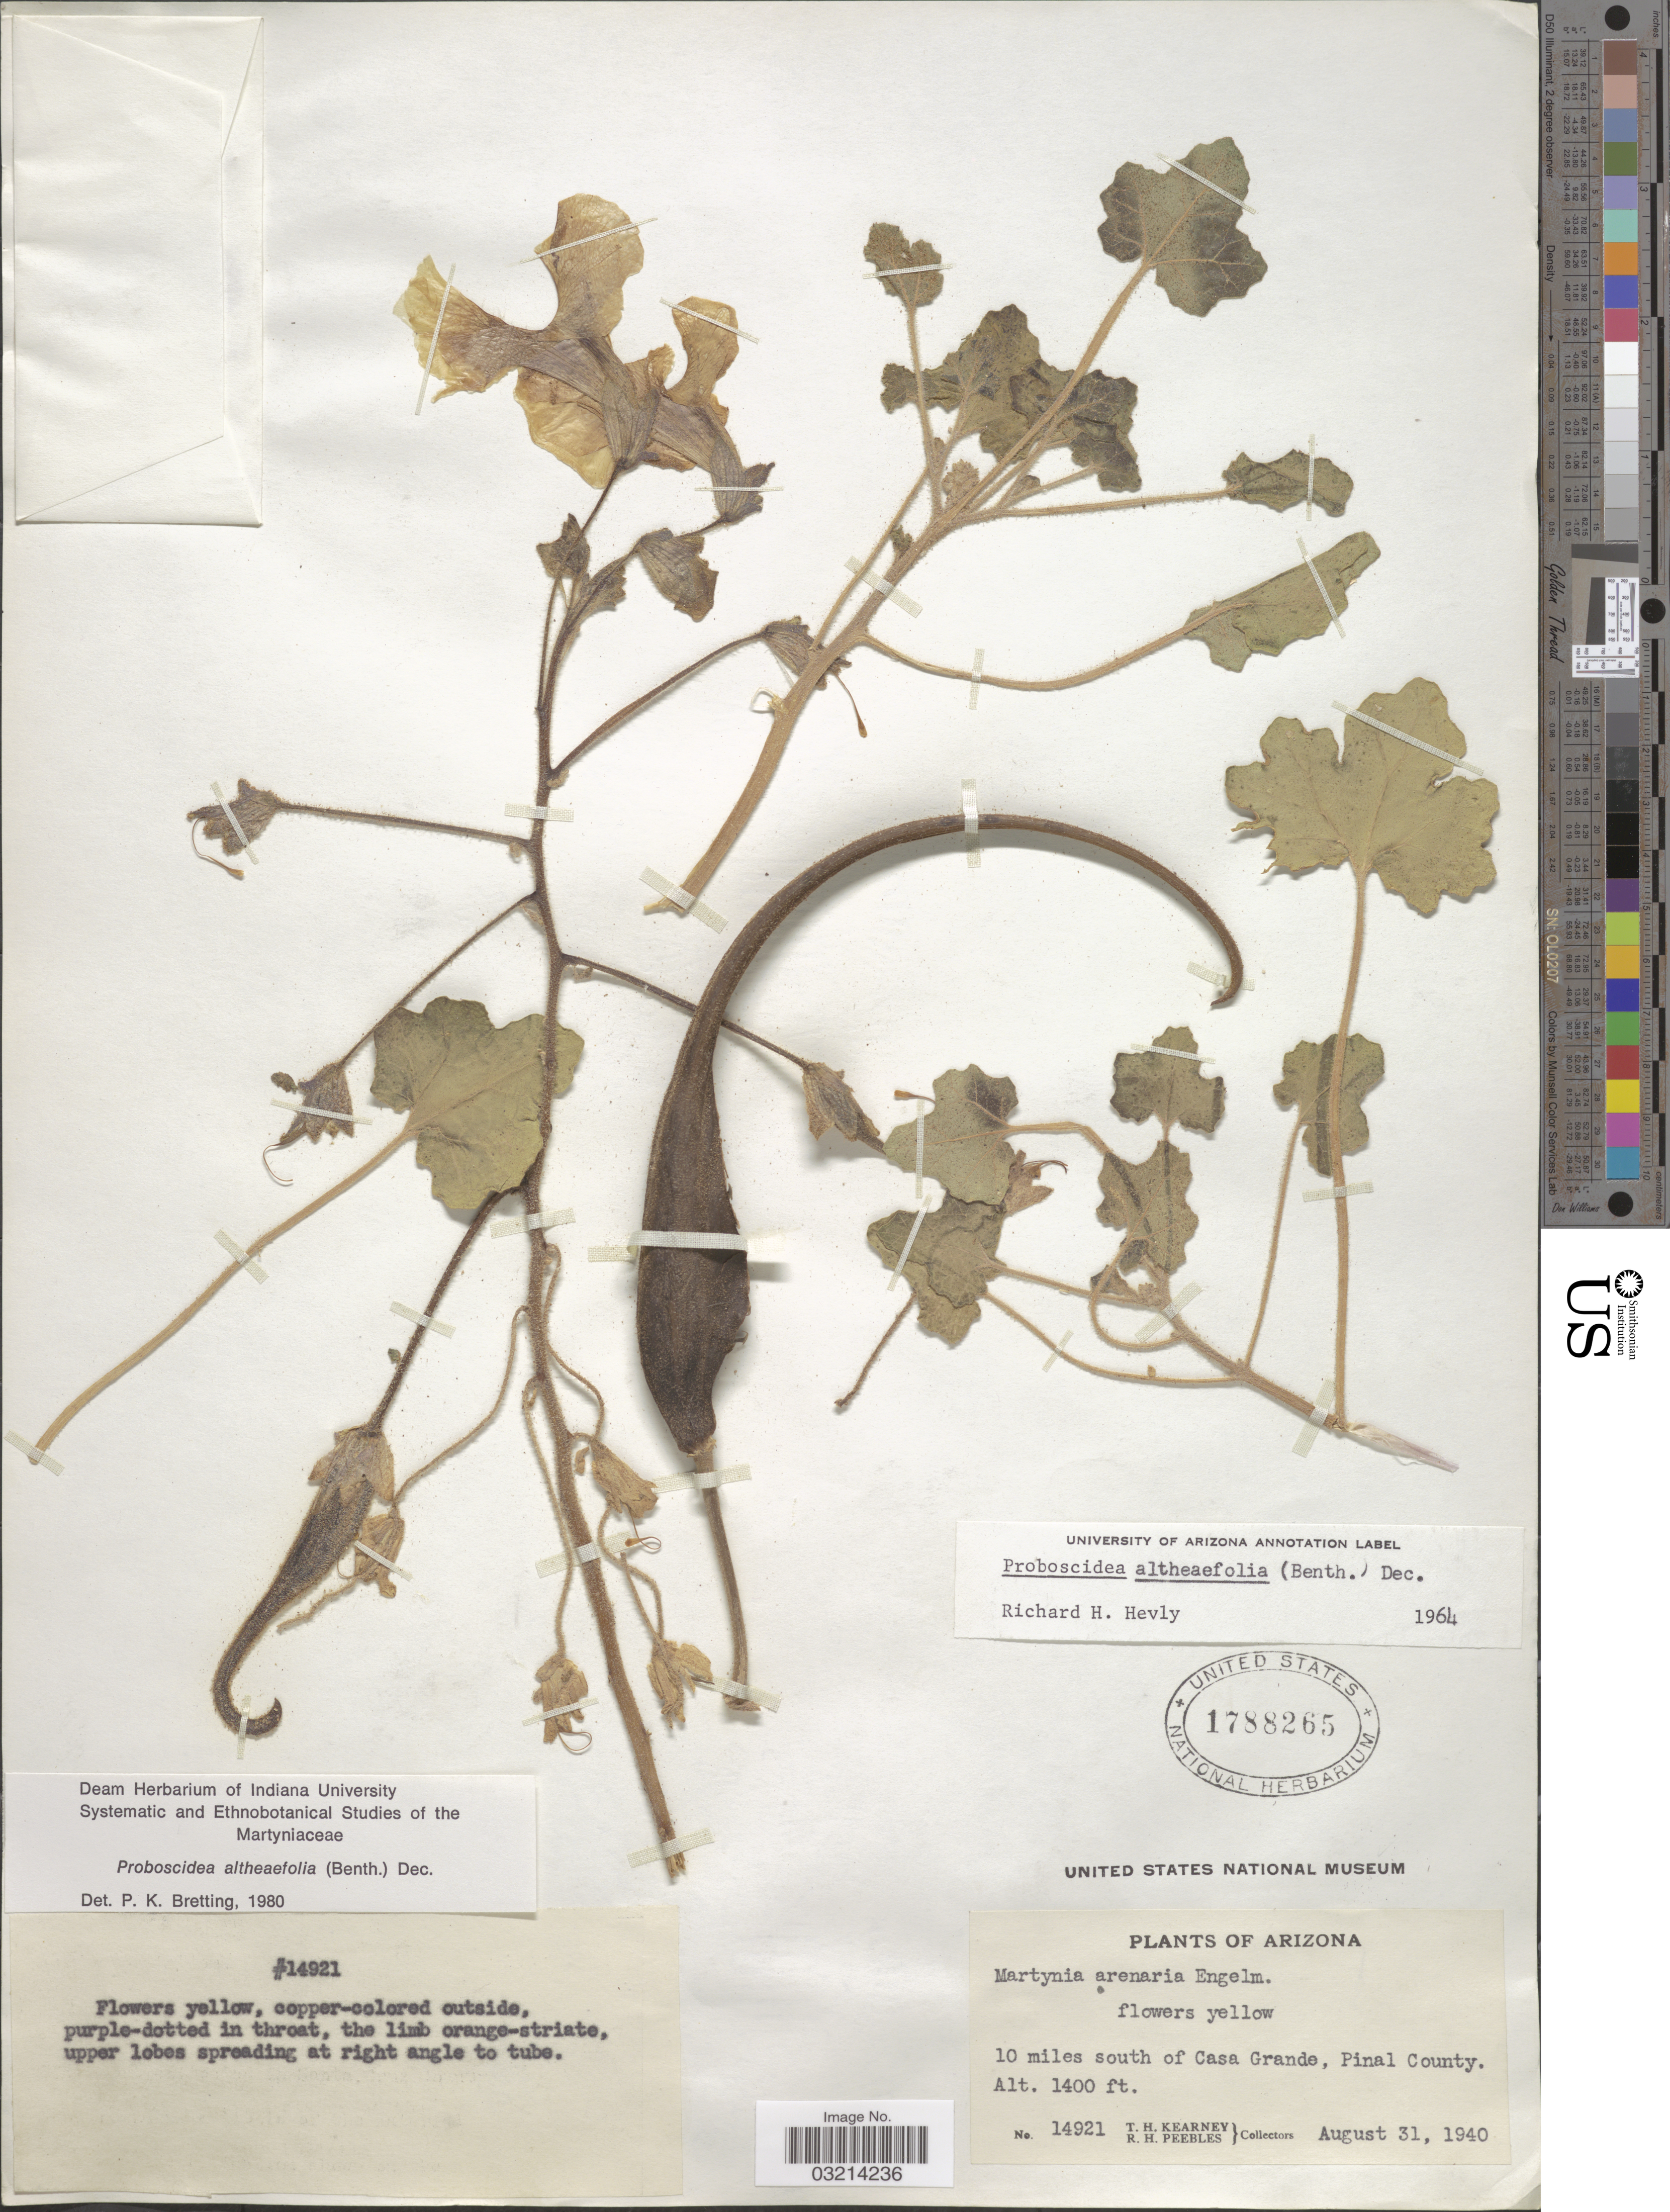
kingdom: Plantae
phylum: Tracheophyta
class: Magnoliopsida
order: Lamiales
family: Martyniaceae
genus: Proboscidea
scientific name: Proboscidea althaeifolia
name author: (Benth.) Decne.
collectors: T. H. Kearney & R. H. Peebles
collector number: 14921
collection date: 1940-08-31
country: United States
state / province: Arizona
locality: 10 miles south of Casa Grande, Pinal County.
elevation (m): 427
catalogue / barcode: US 1788265